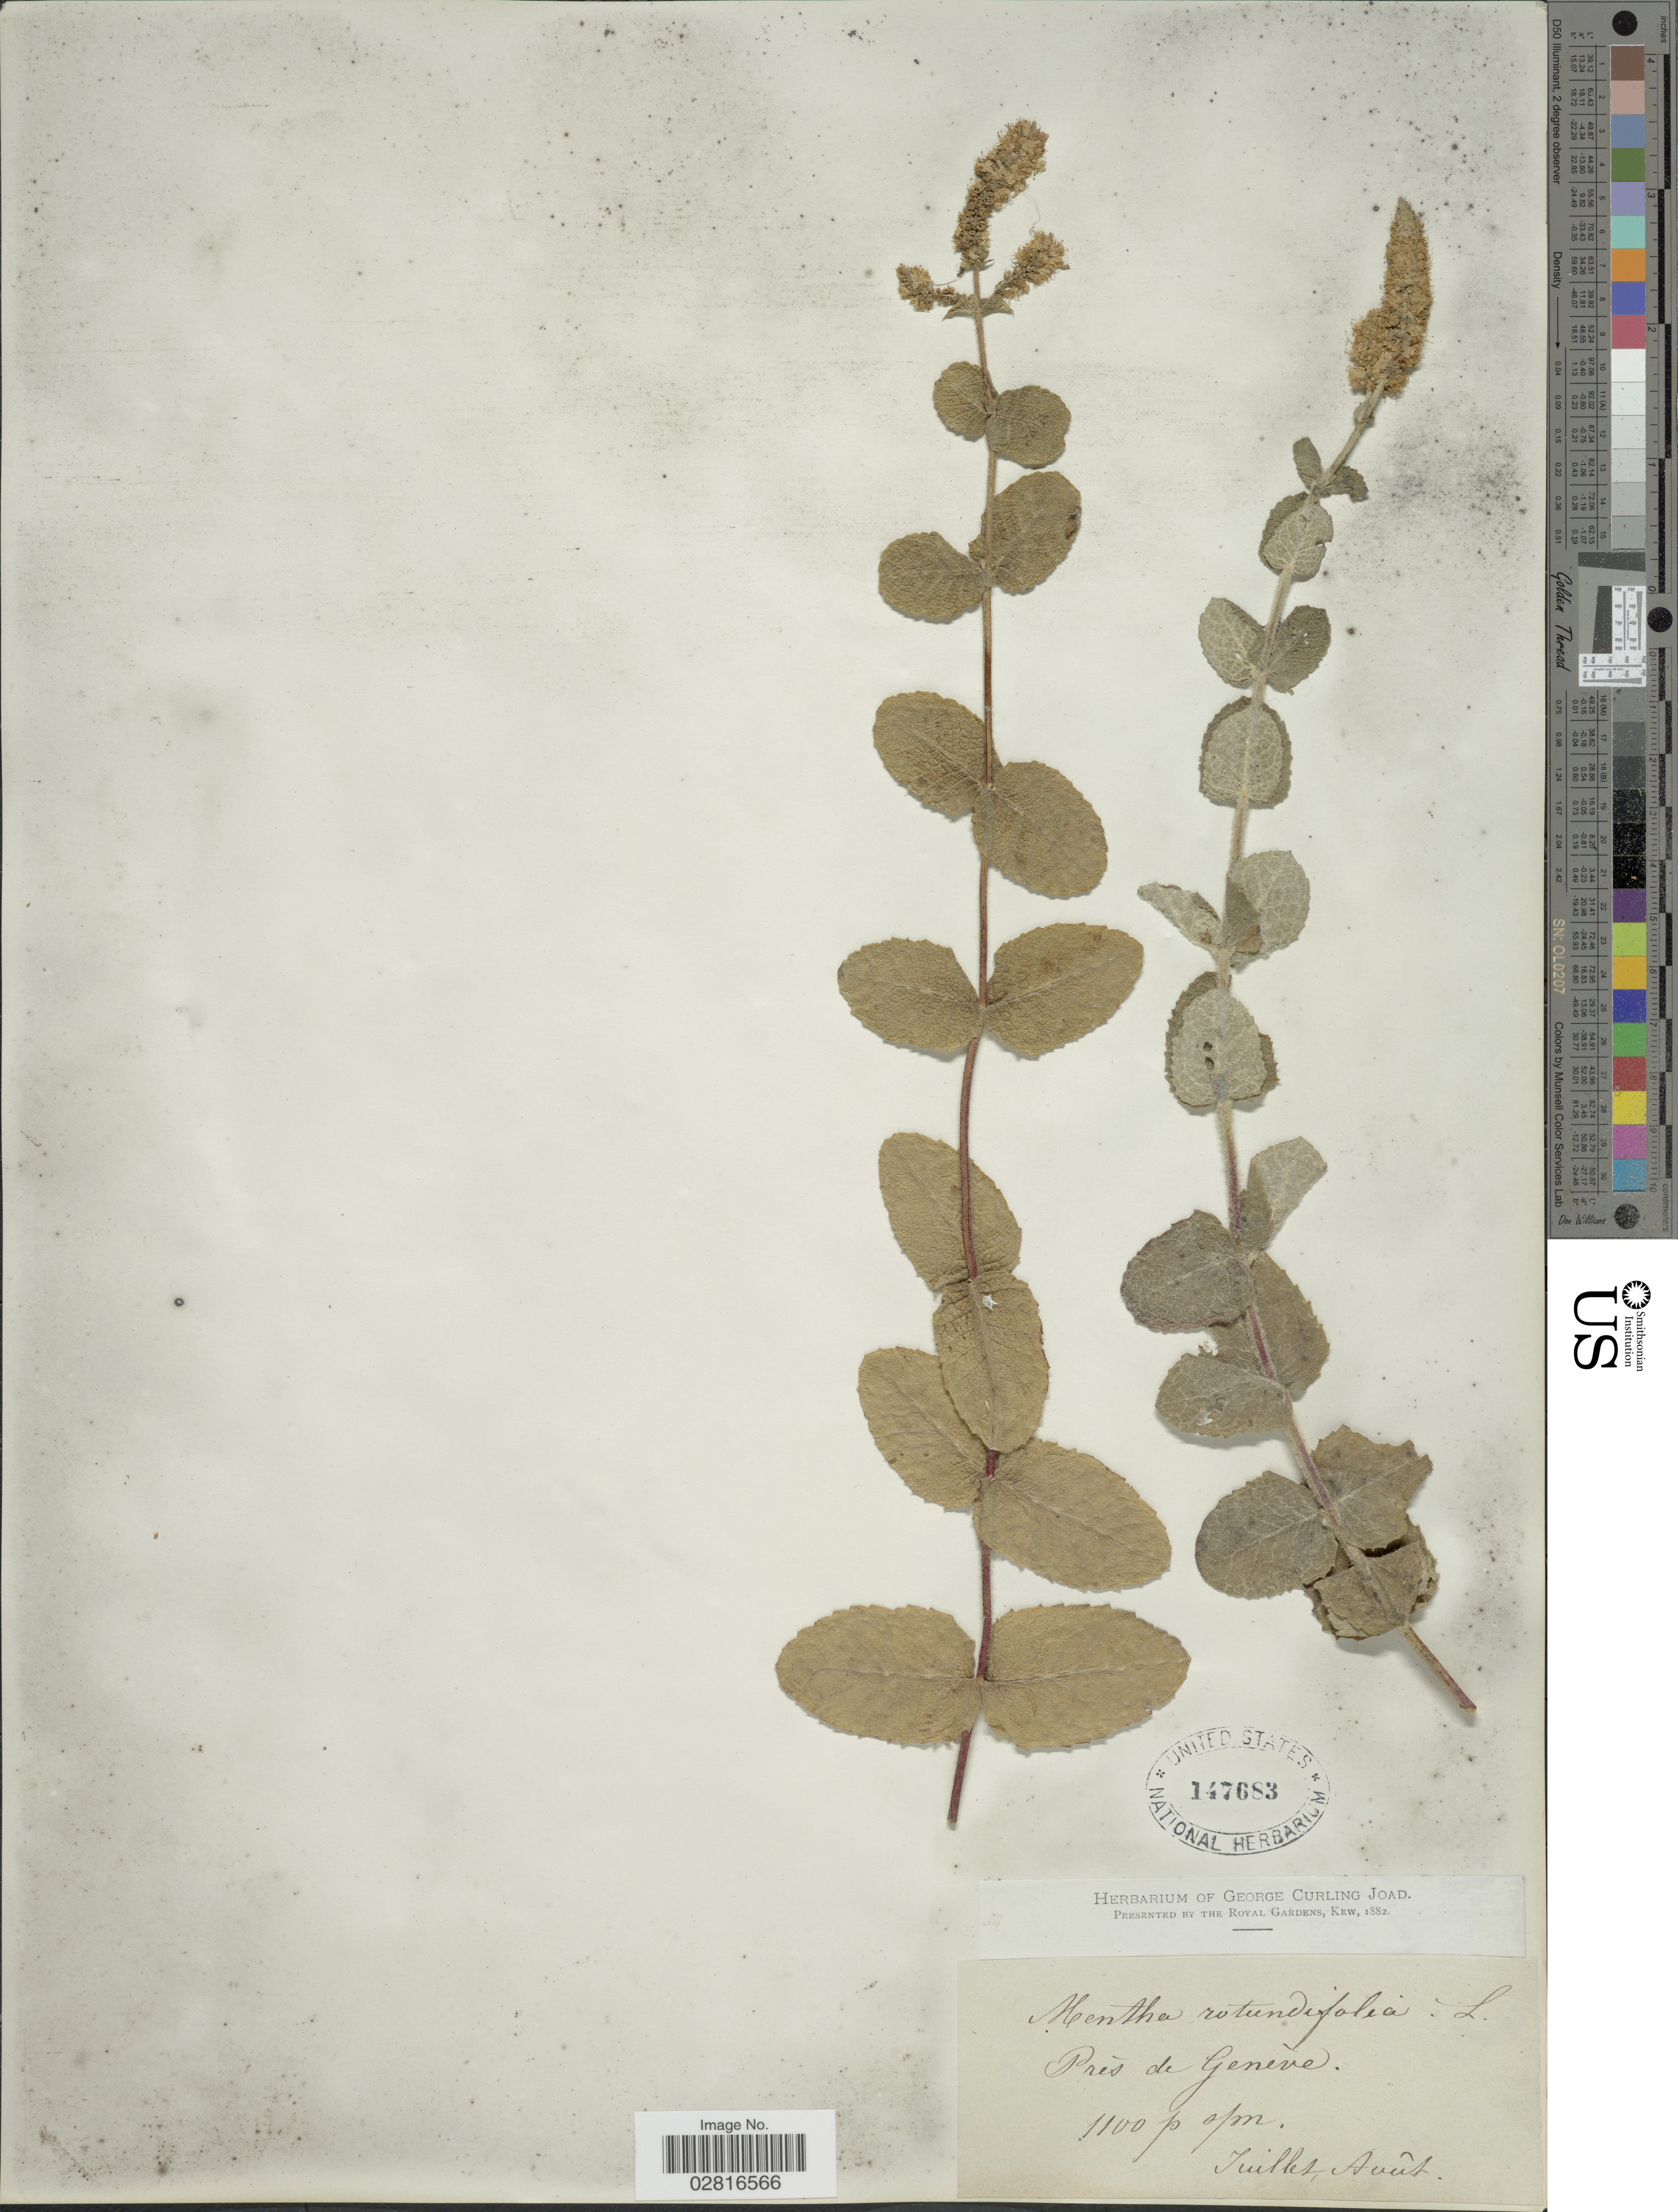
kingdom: Plantae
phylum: Tracheophyta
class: Magnoliopsida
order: Lamiales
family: Lamiaceae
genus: Mentha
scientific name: Mentha rotundifolia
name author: (L.) Huds.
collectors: ex herb. George Curling Joad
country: Switzerland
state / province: Genève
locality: Près de Genève.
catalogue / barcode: US 147683